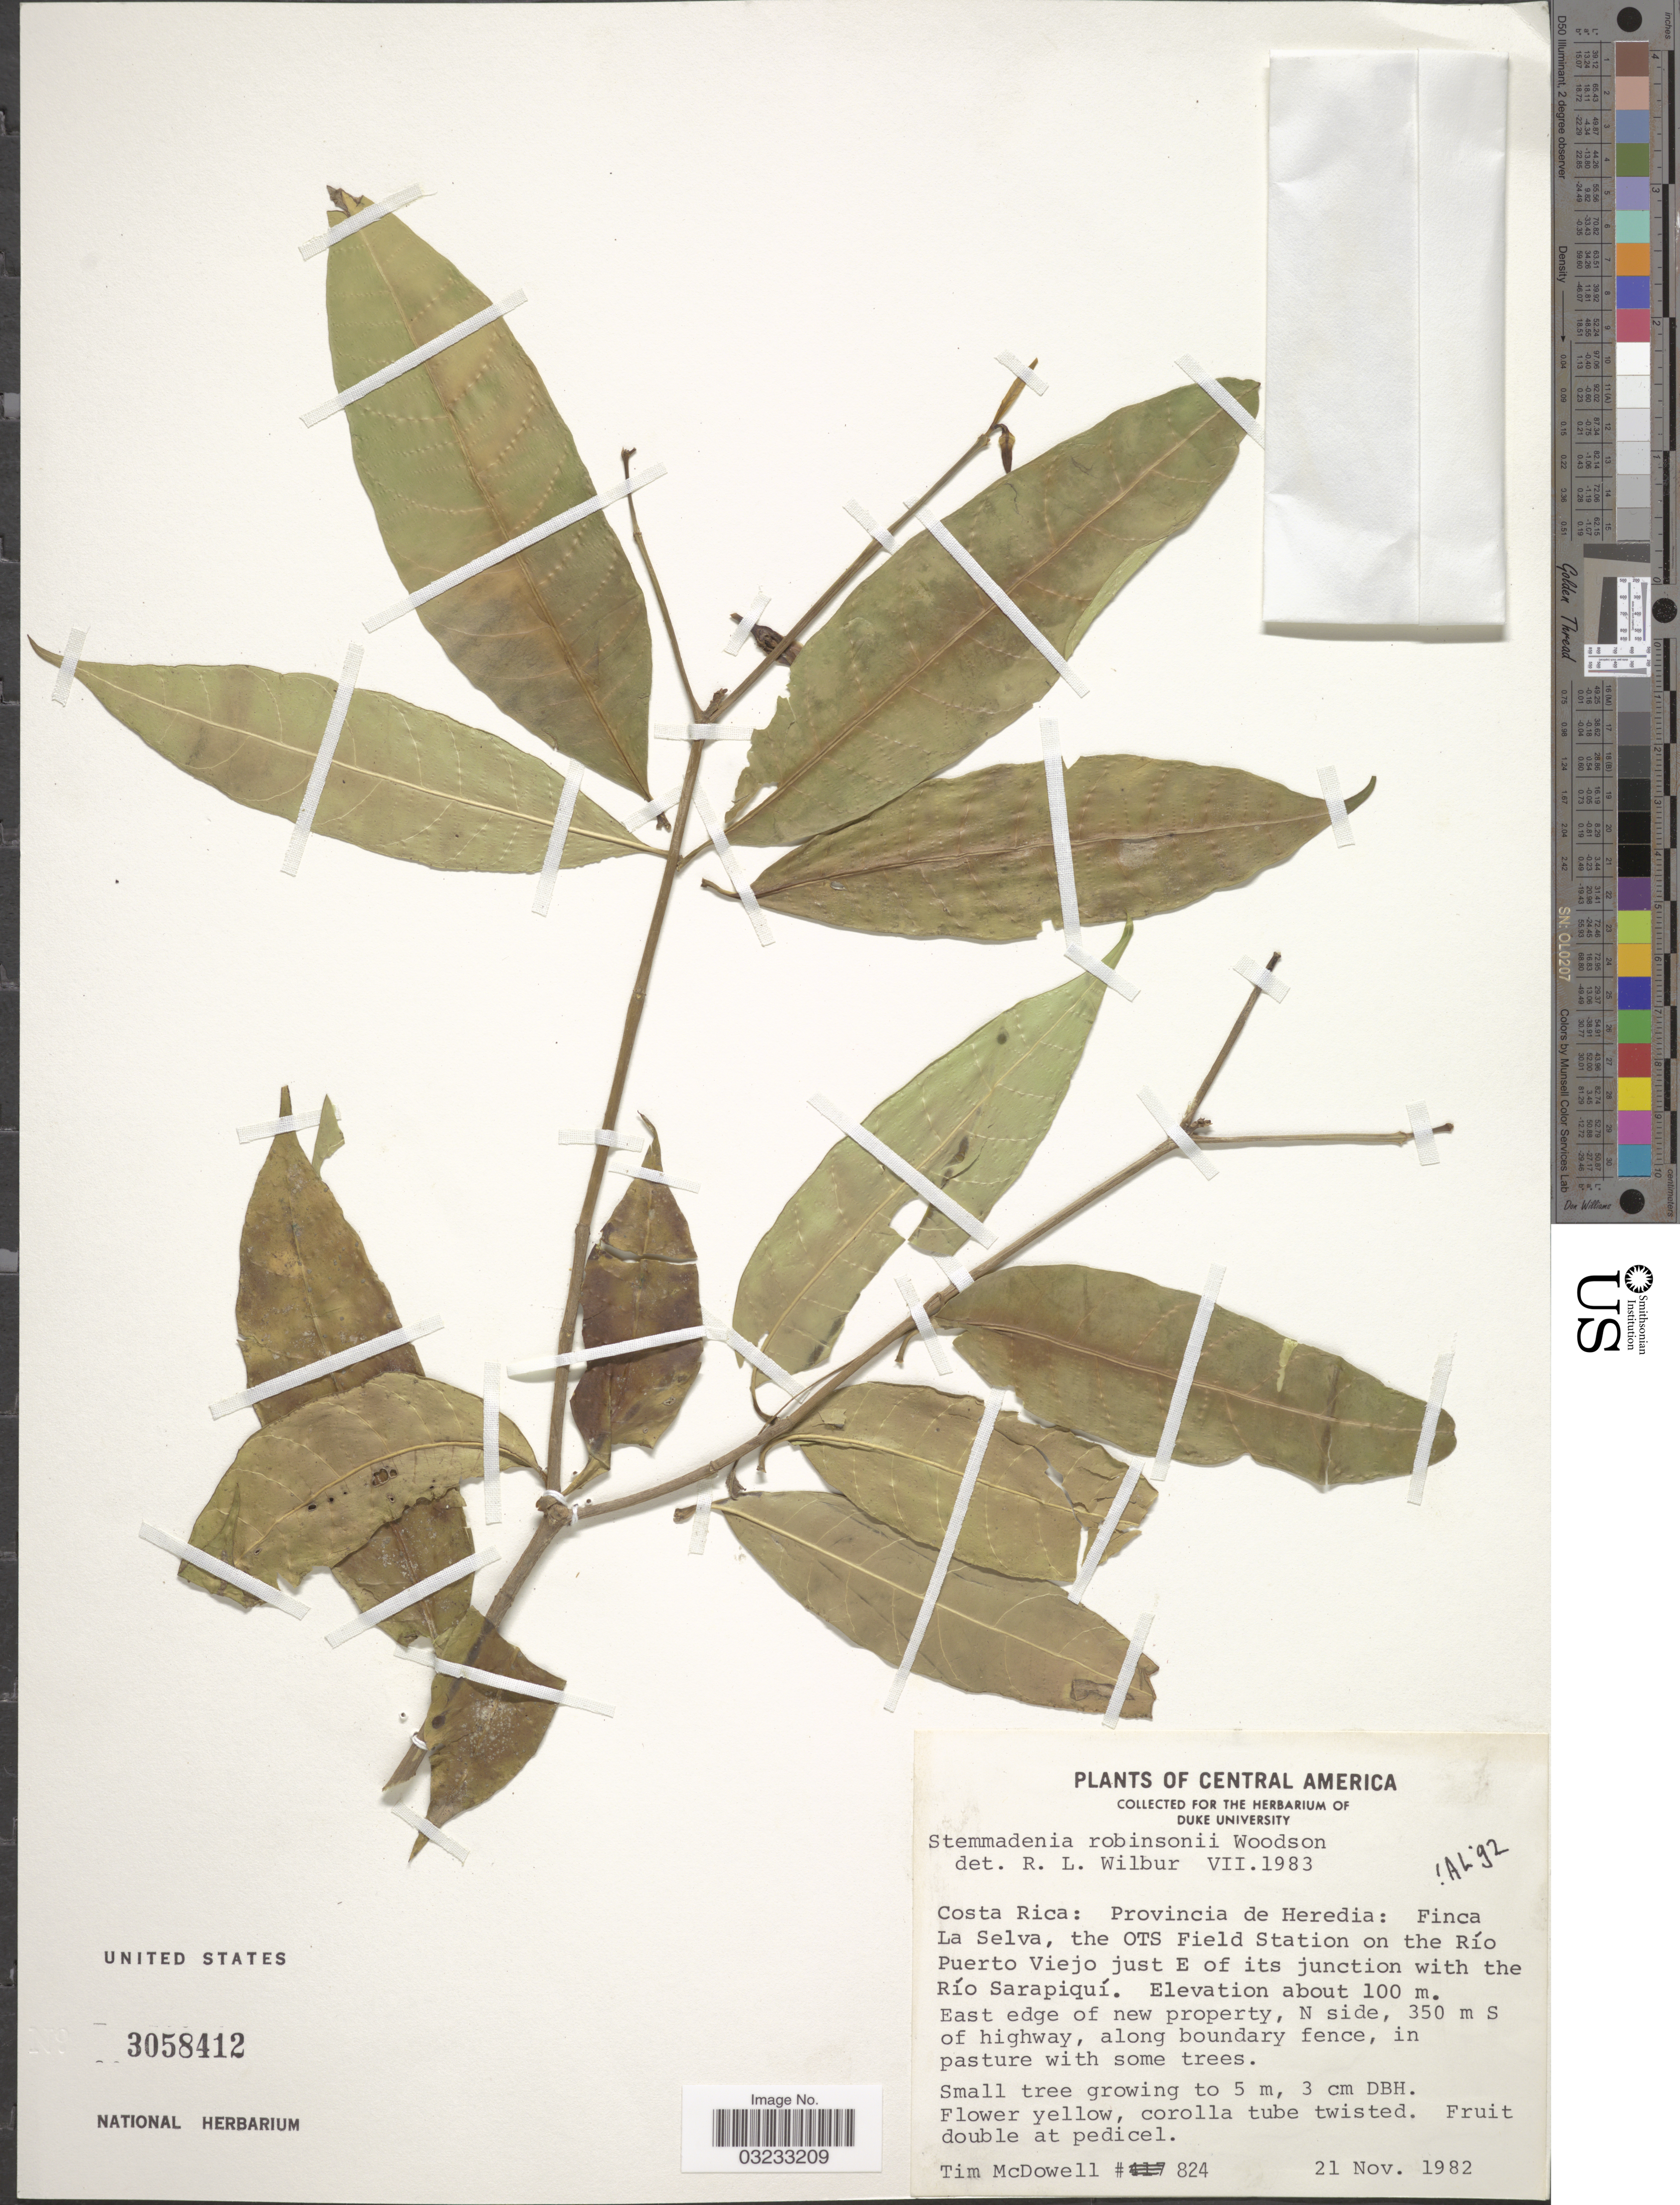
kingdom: Plantae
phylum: Tracheophyta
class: Magnoliopsida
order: Gentianales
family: Apocynaceae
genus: Stemmadenia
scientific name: Stemmadenia robinsonii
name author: Woodson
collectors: T. McDowell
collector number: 824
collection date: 1982-11-21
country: Costa Rica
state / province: Heredia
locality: Finca La Selva, the OTS Field Station on the Río Puerto Viejo just E of its junction with the Río Sarapiquí. East edge of new property, N side, 350 m S of highway, along boundary fence.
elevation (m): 100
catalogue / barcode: US 3058412